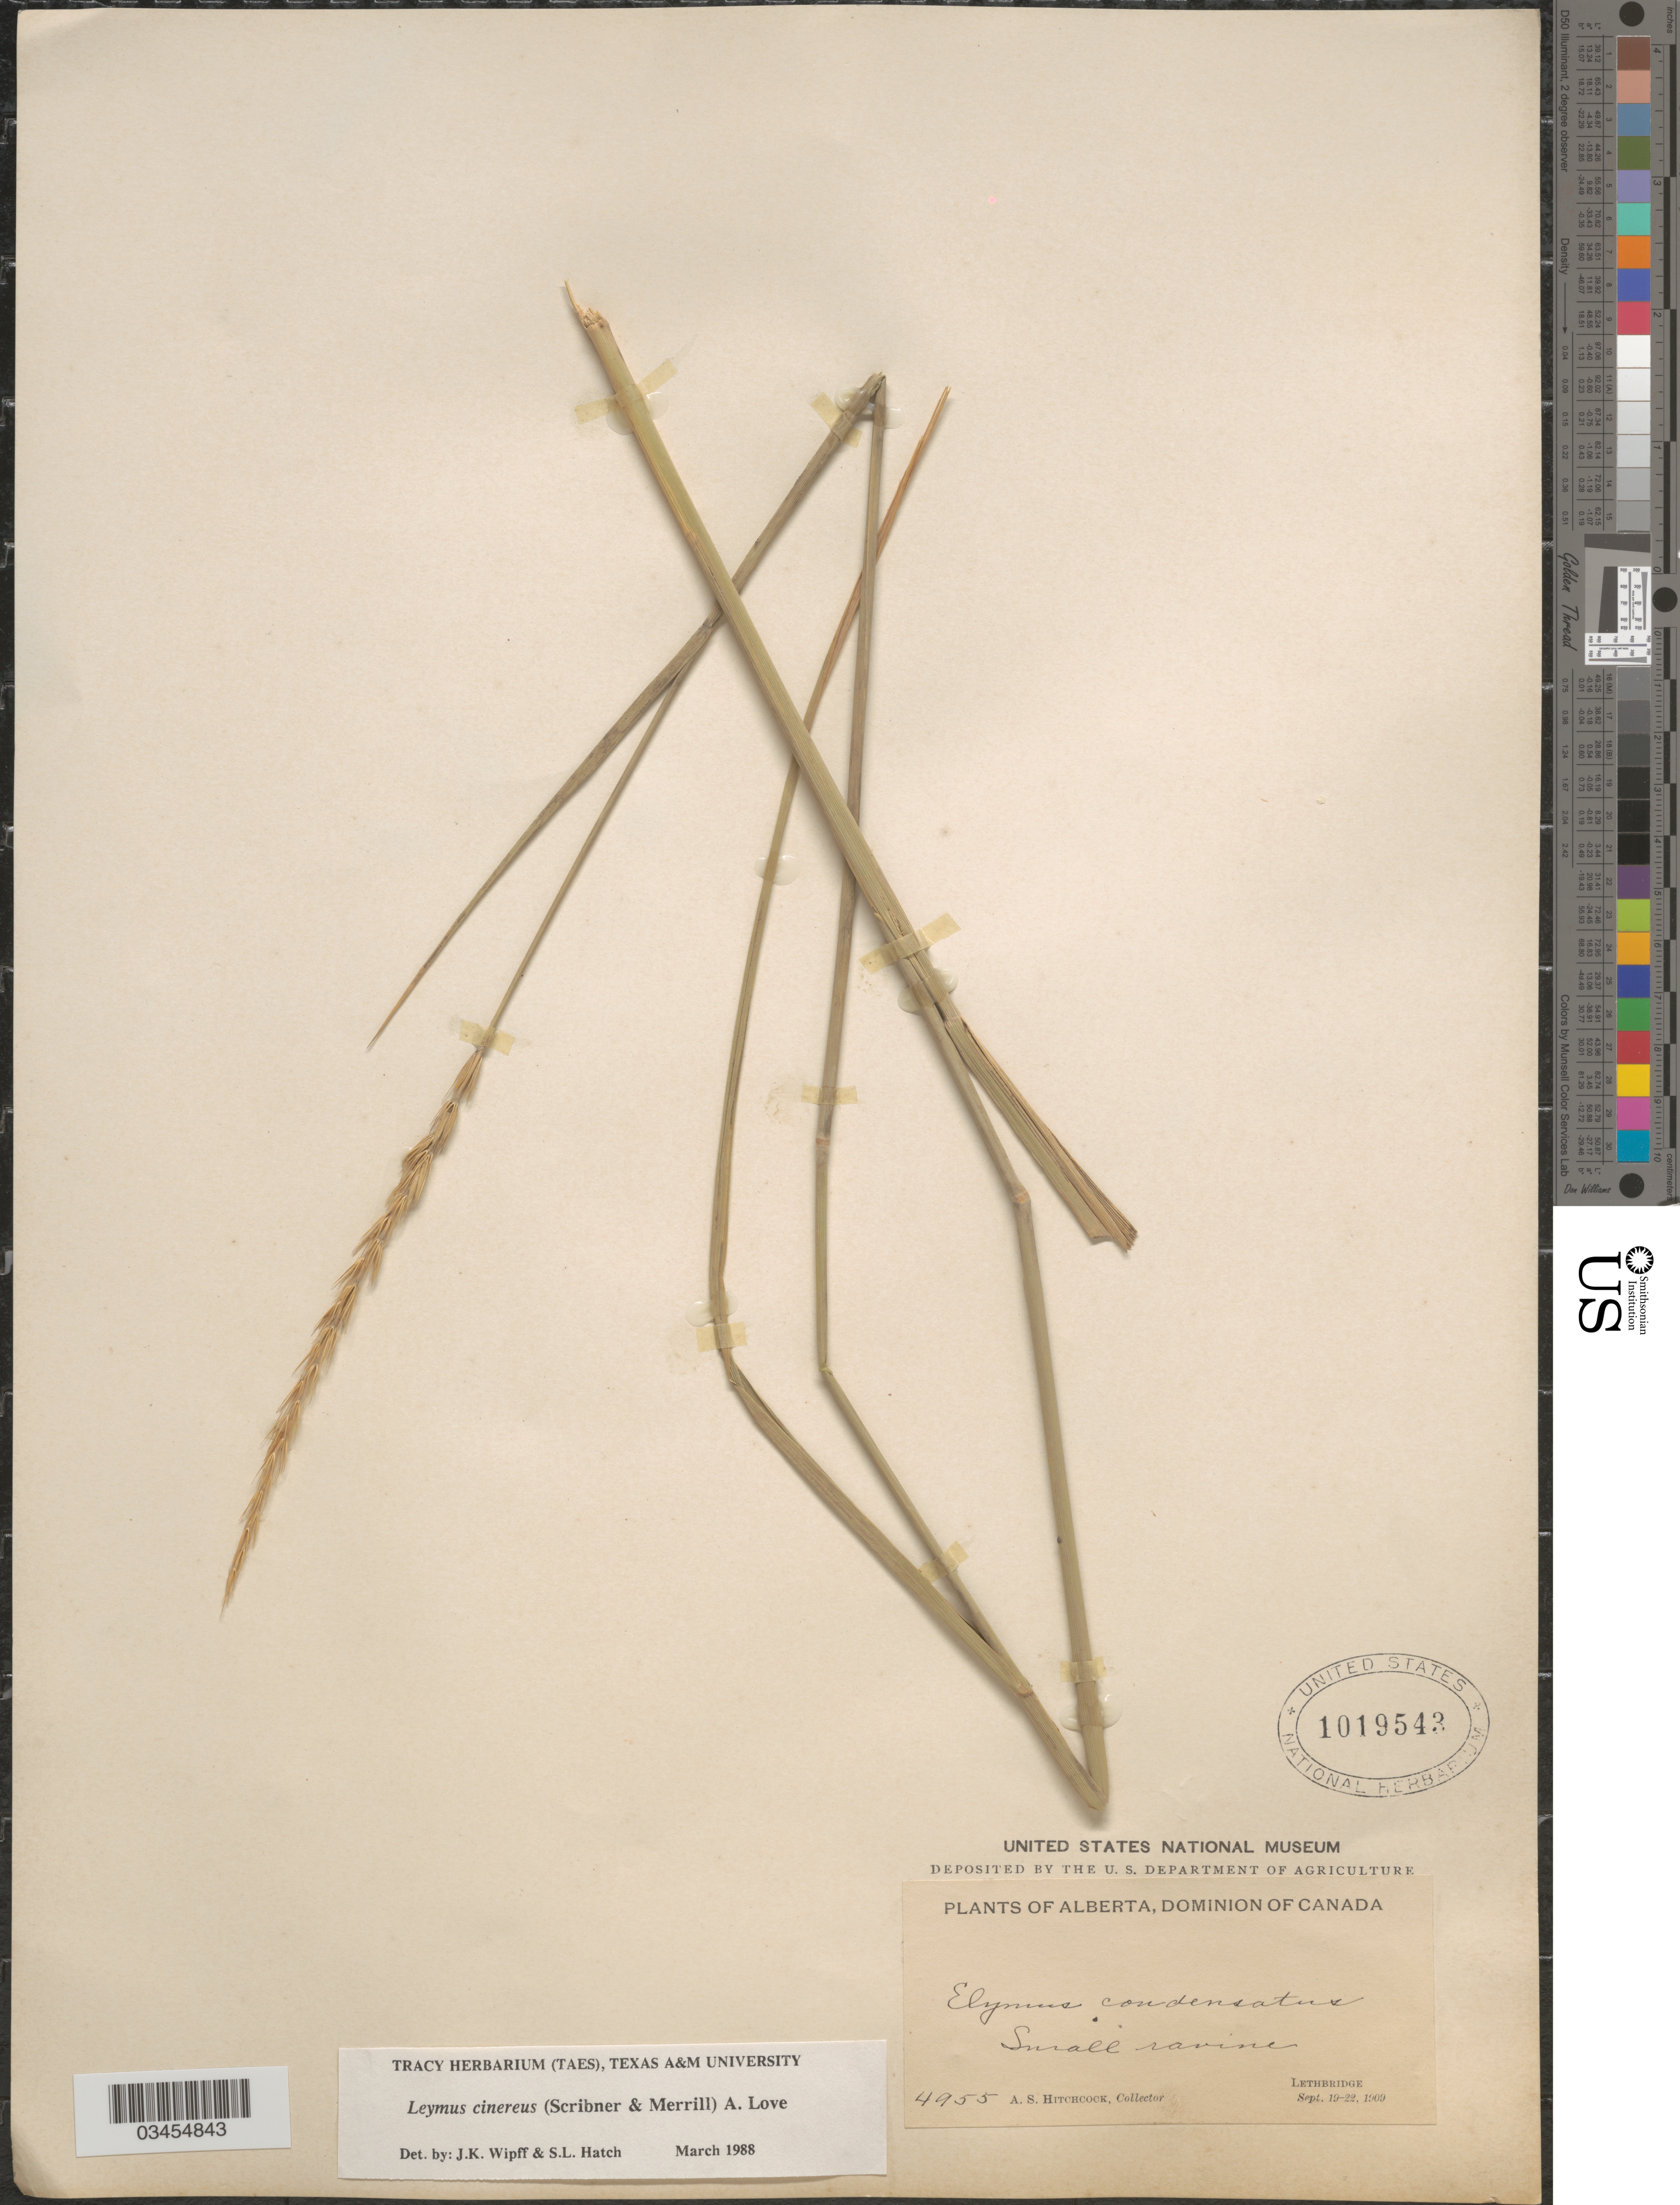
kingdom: Plantae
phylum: Tracheophyta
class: Liliopsida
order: Poales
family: Poaceae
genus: Leymus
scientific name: Leymus condensatus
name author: (J. Presl) Á. Löve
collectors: A. S. Hitchcock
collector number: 4955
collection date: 1909-09-19/1909-09-22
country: Canada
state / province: Alberta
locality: Dominion of Canada. Small ravine. Lethbridge.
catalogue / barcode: US 1019543